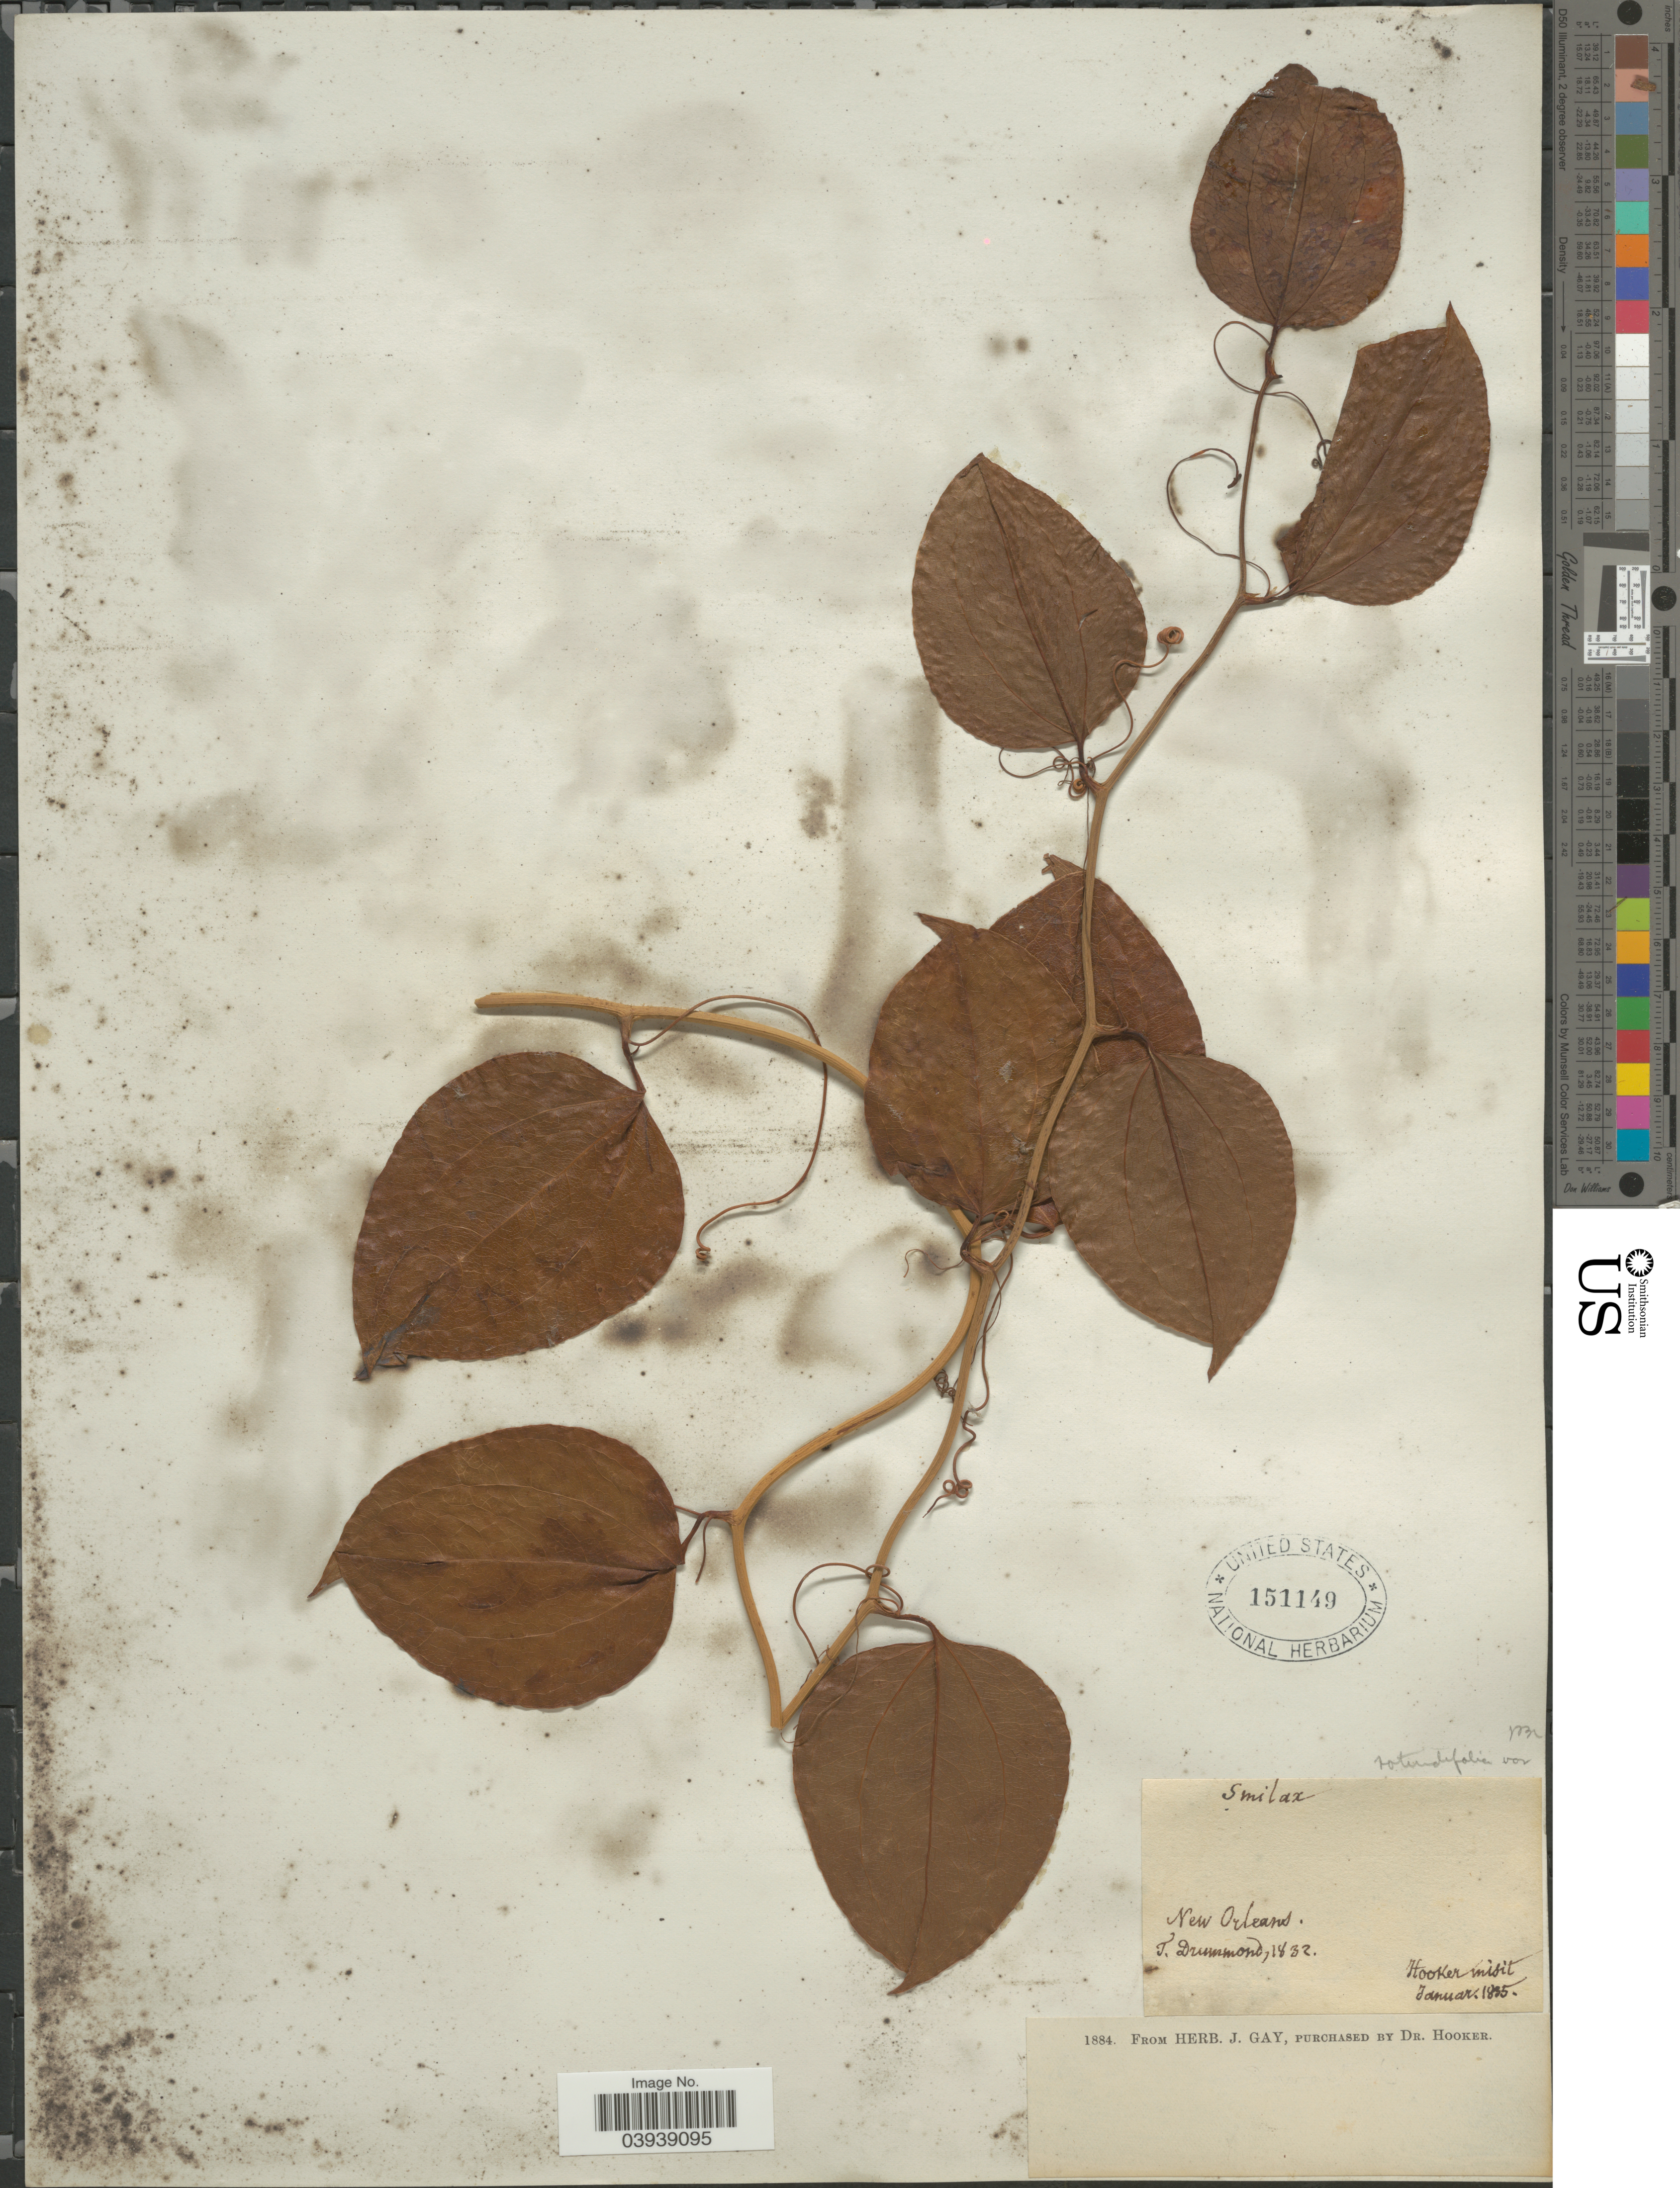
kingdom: Plantae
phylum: Tracheophyta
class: Liliopsida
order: Liliales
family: Smilacaceae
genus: Smilax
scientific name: Smilax rotundifolia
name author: L.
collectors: T. Drummond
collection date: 1832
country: United States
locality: New Orleans.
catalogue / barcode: US 151149